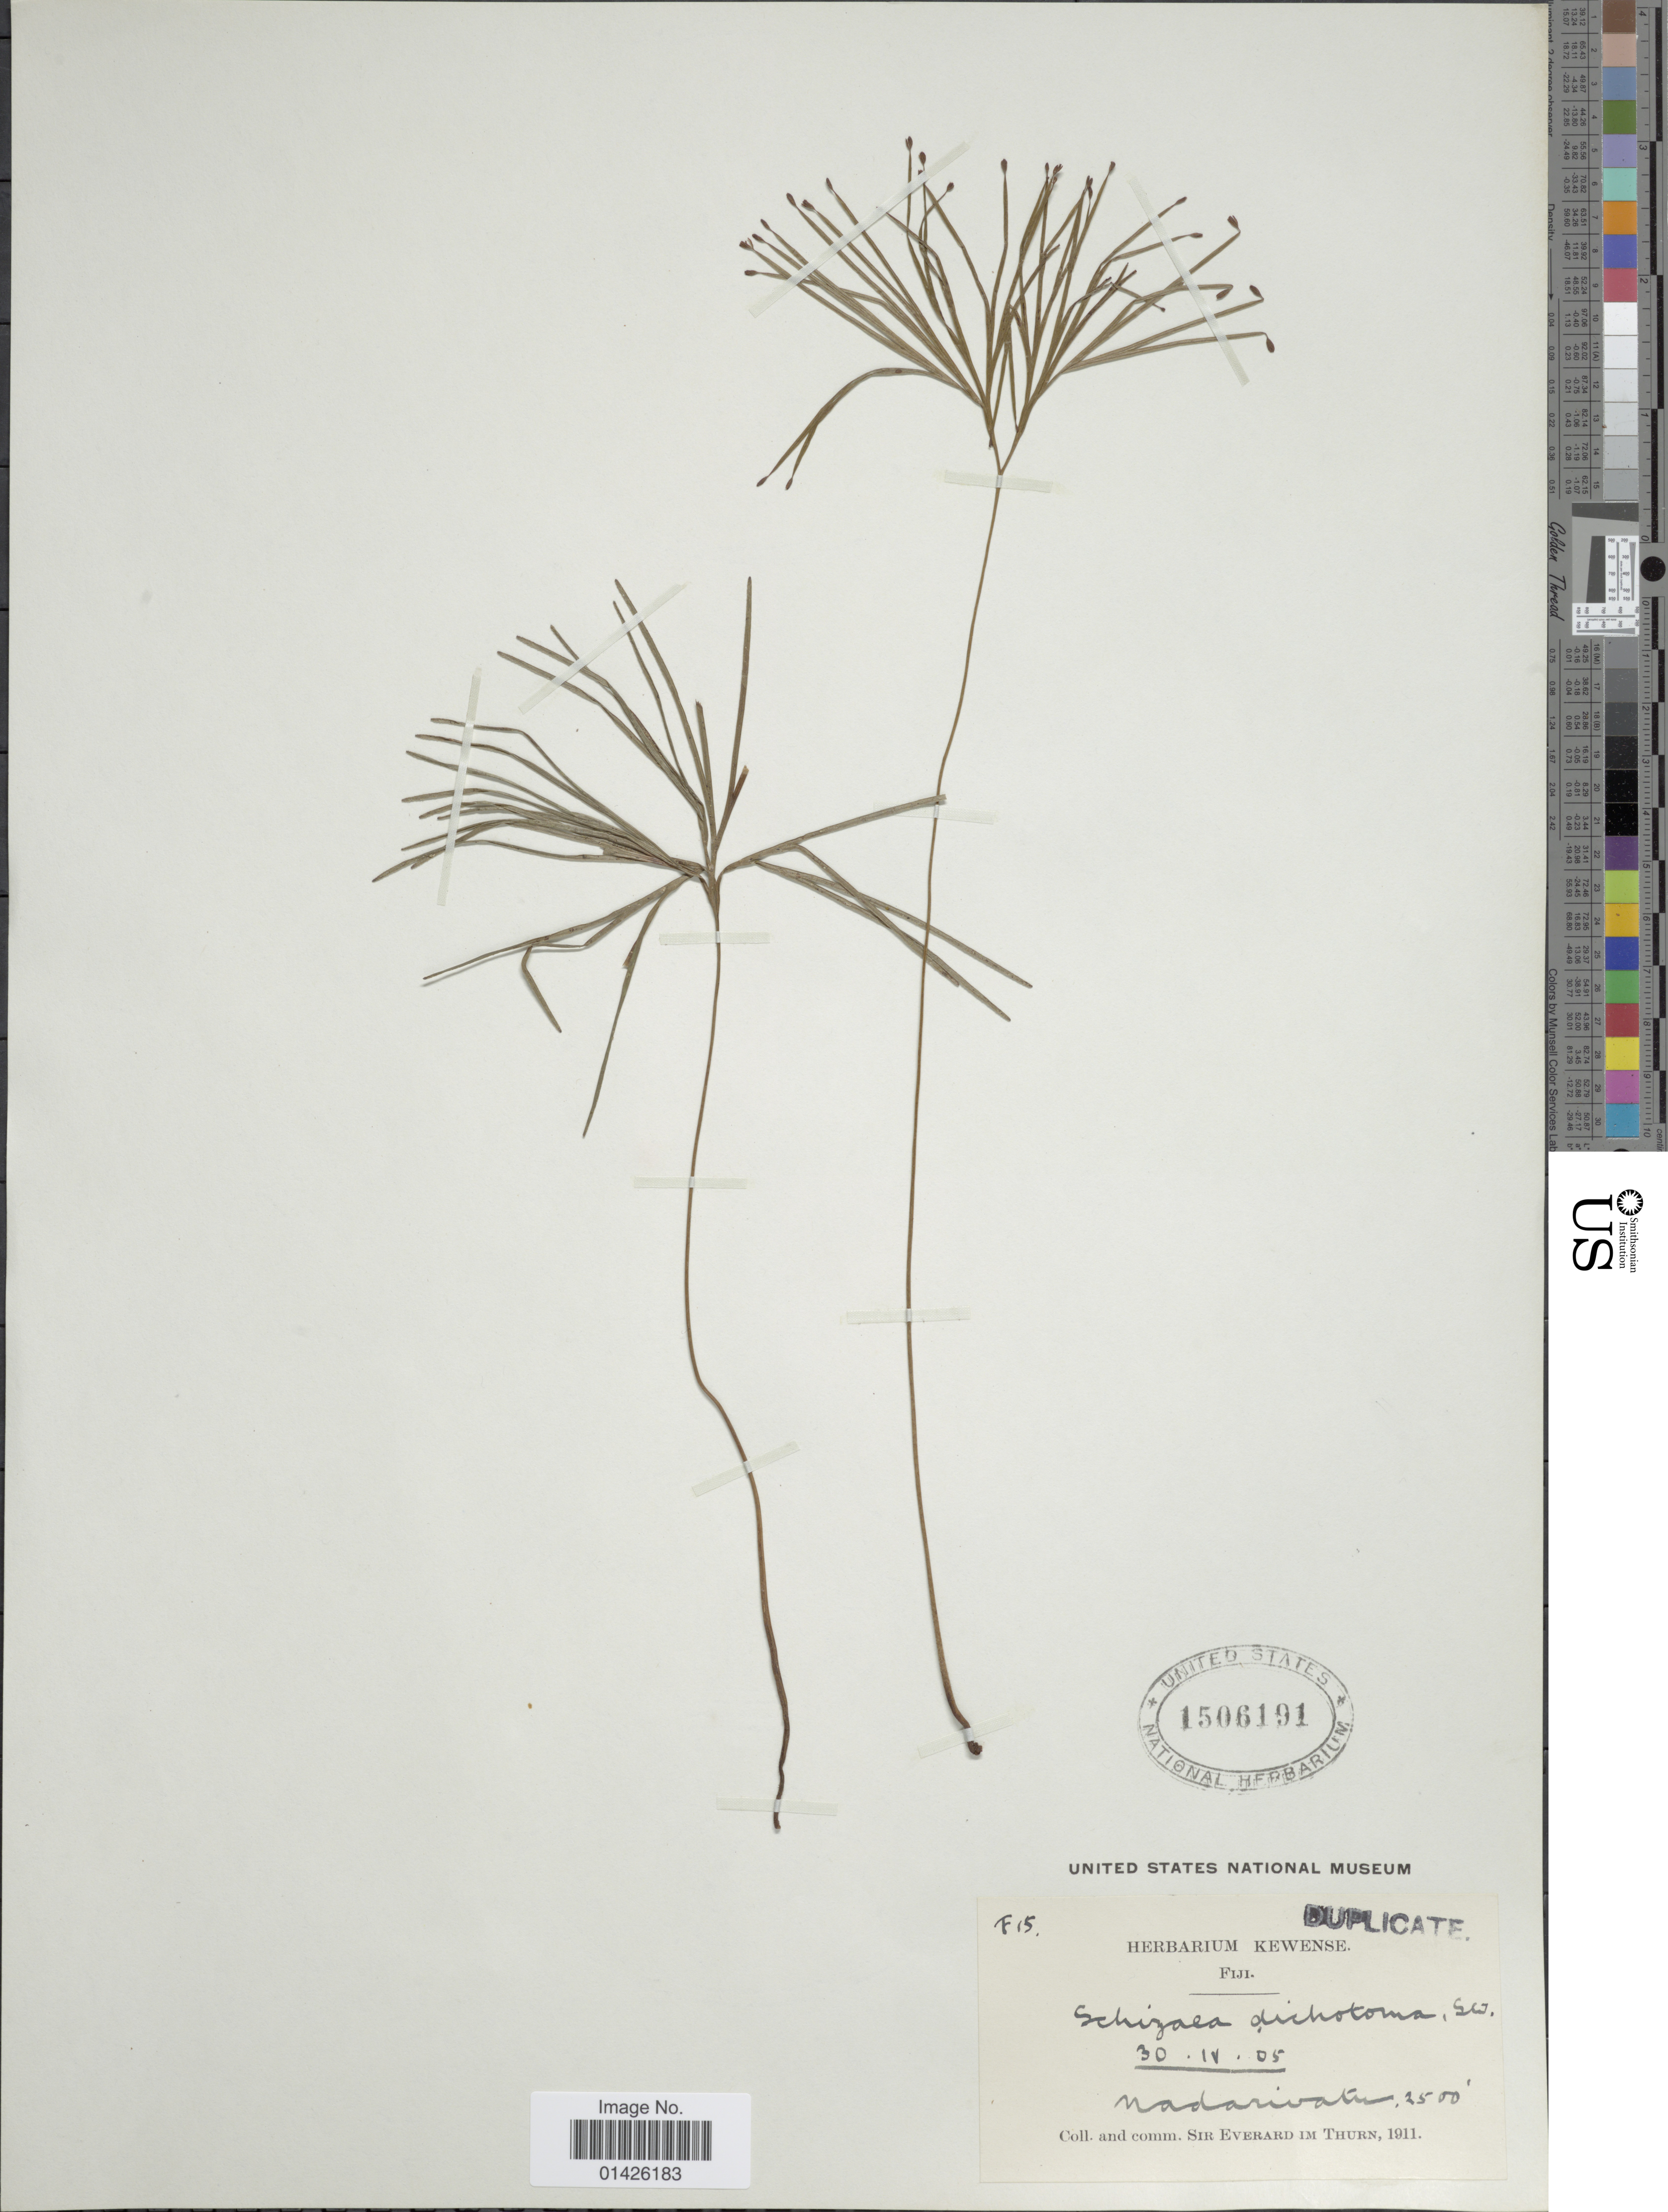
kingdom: Plantae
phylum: Tracheophyta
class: Polypodiopsida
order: Schizaeales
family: Schizaeaceae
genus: Schizaea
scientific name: Schizaea dichotoma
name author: (L.) J. Sm.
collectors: E. F. im Thurn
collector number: F 15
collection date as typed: Transcribed d/m/y: 30/4/5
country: Fiji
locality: Nadarivatu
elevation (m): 762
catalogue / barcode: US 1506191